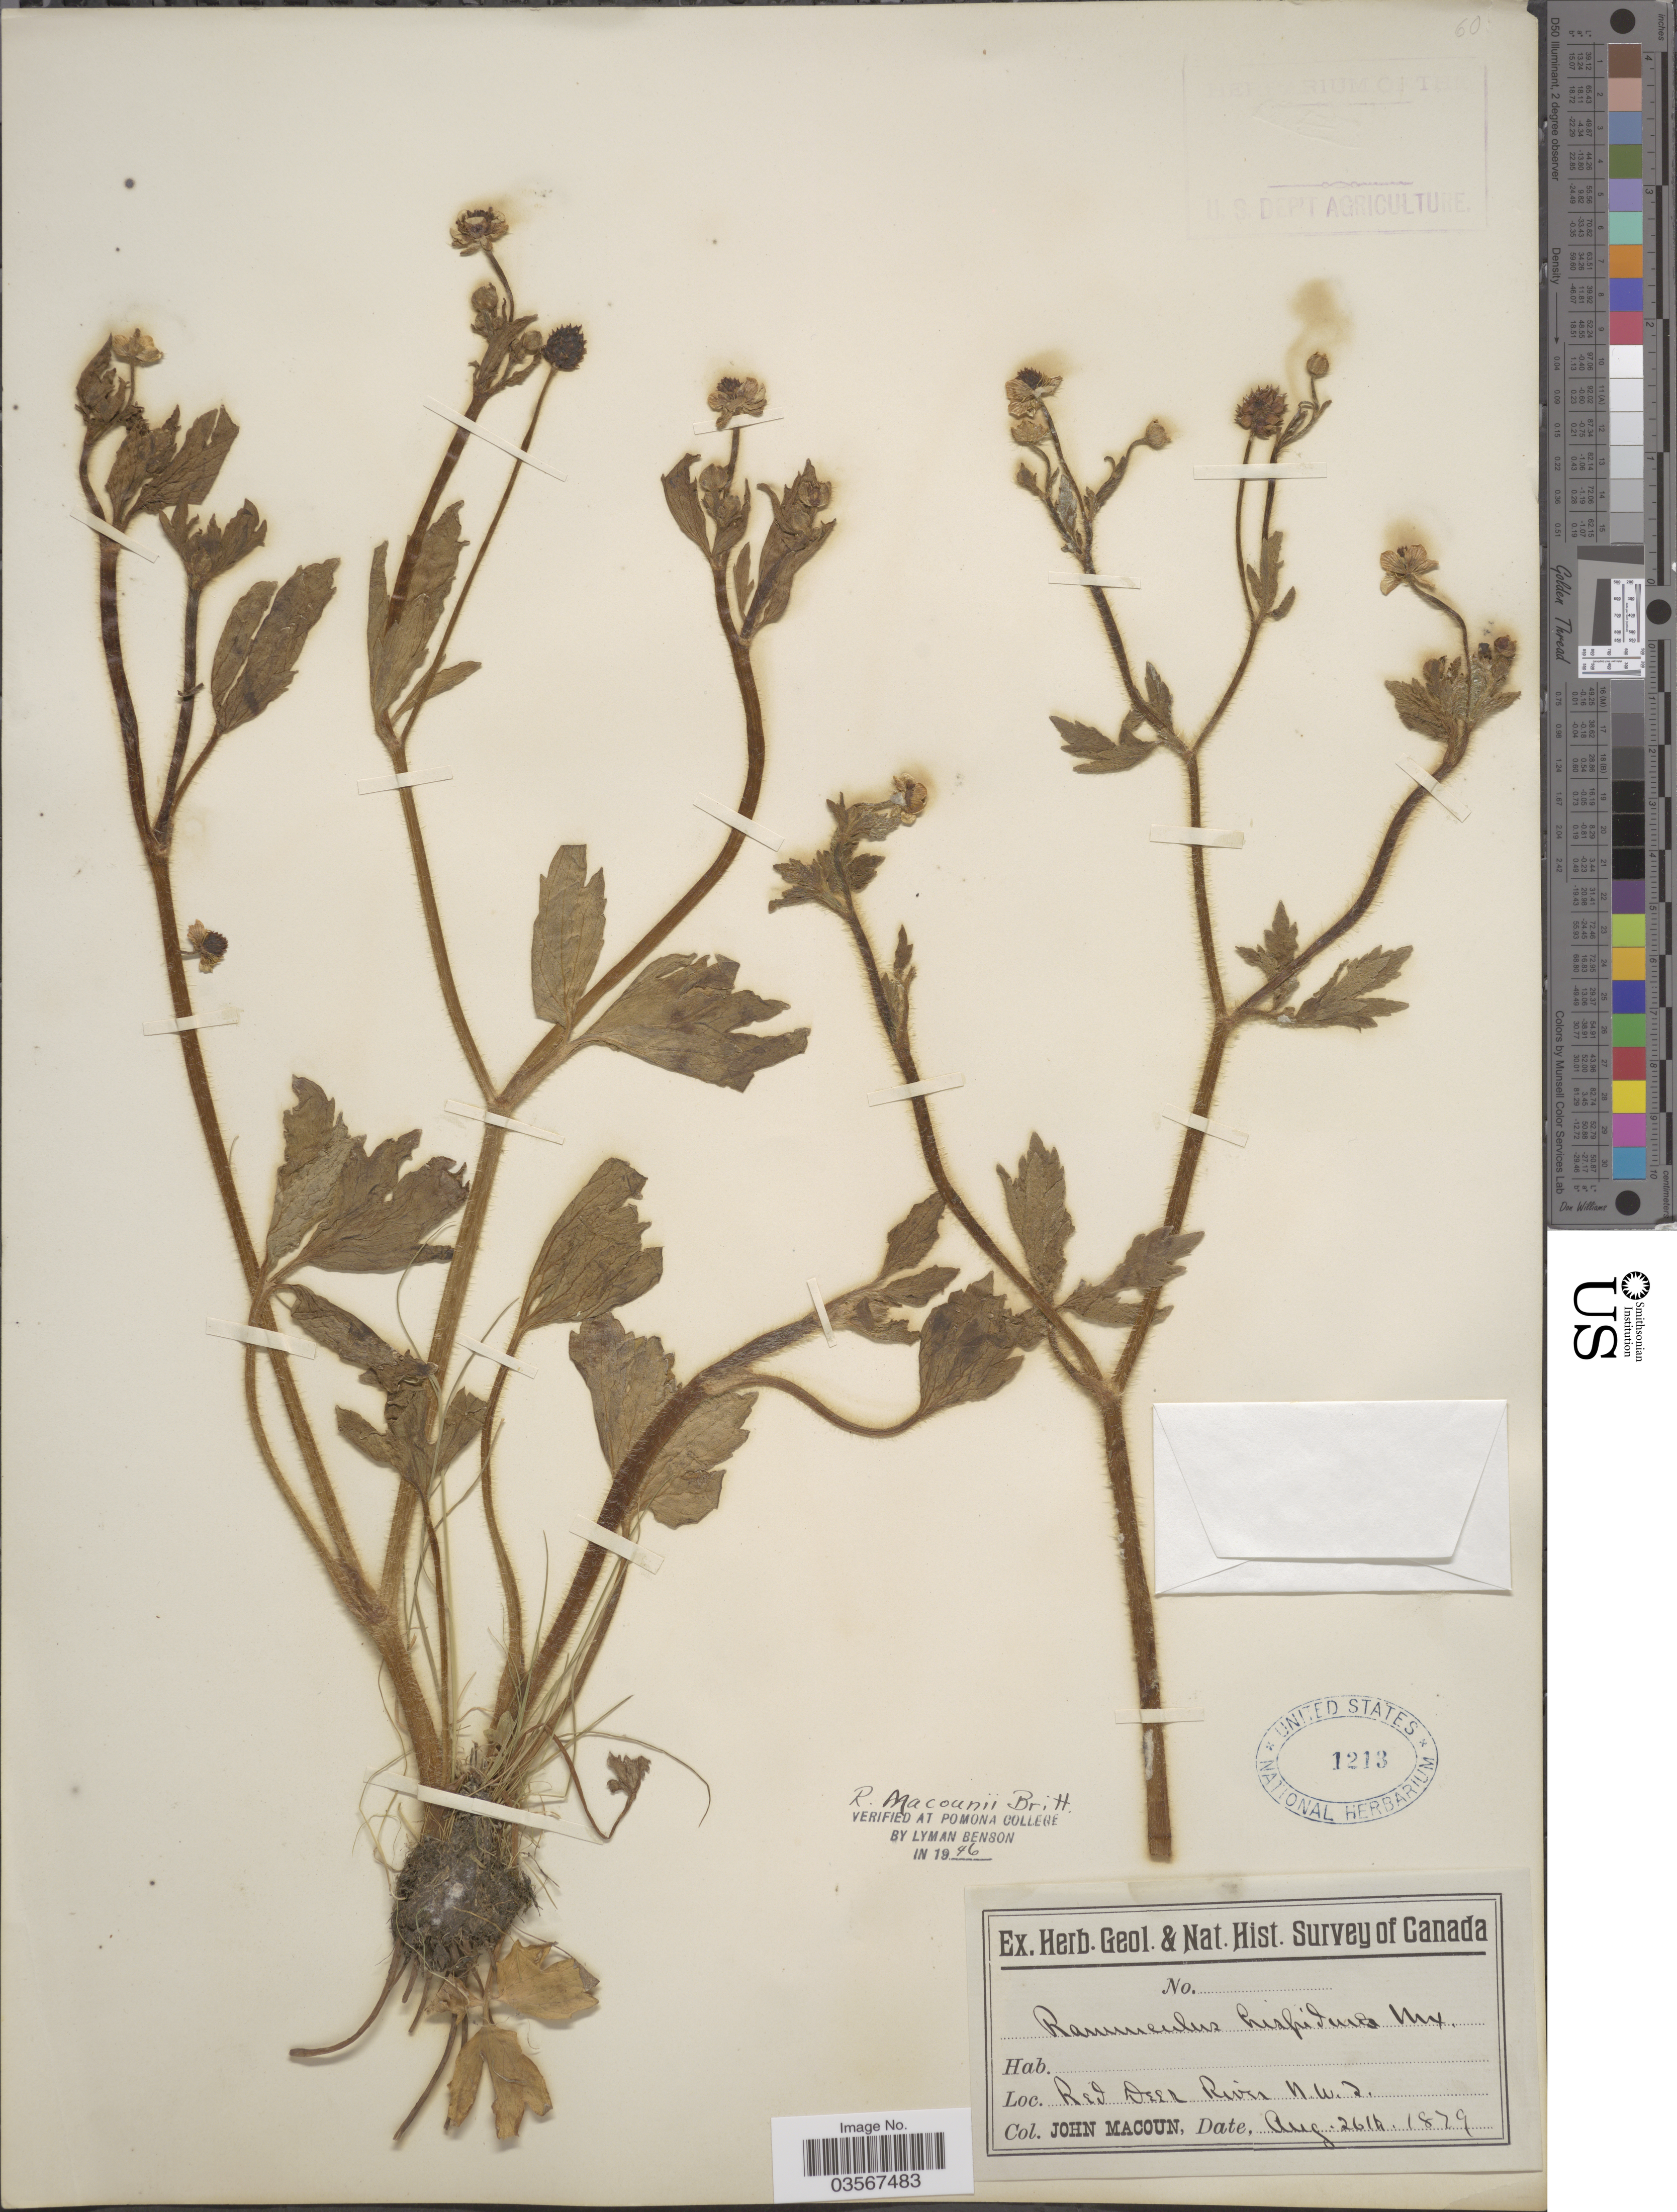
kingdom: Plantae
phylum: Tracheophyta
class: Magnoliopsida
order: Ranunculales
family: Ranunculaceae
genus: Ranunculus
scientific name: Ranunculus macounii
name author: Britton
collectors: J. Macoun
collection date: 1879-08-26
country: Canada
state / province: Northwest Territories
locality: Red Deer River.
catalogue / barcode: US 1213